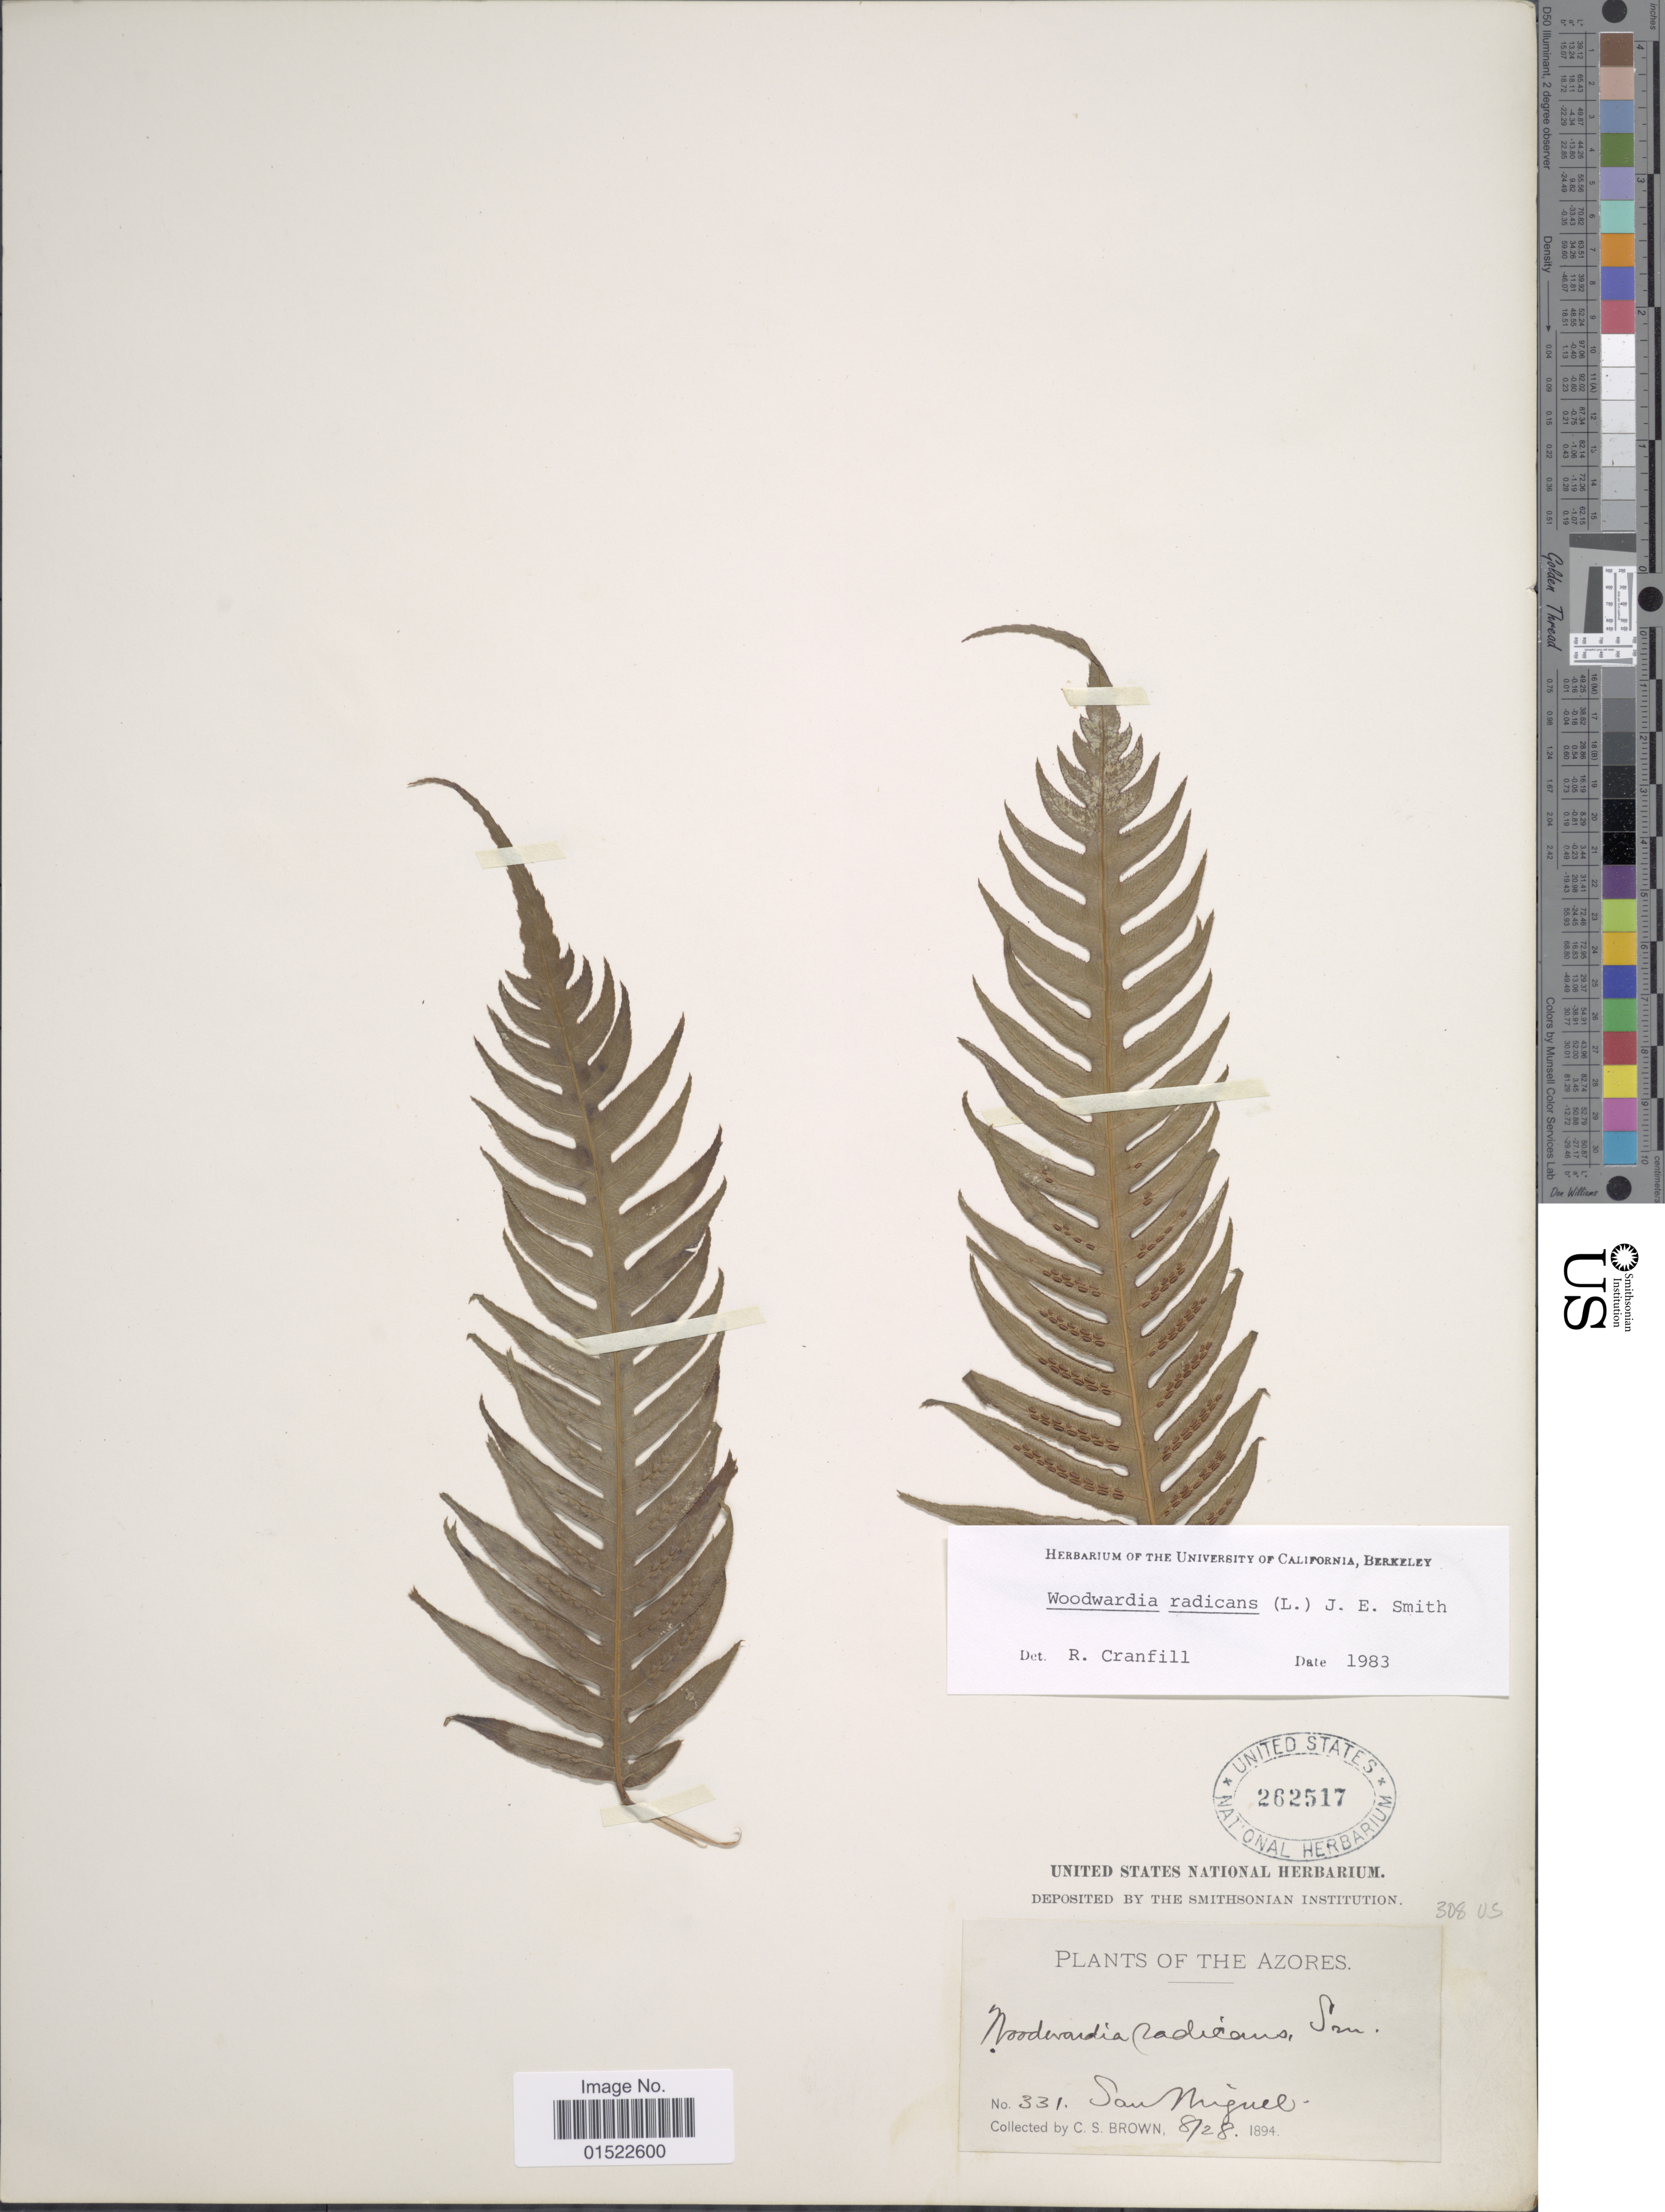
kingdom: Plantae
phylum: Tracheophyta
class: Polypodiopsida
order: Polypodiales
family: Blechnaceae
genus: Woodwardia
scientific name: Woodwardia radicans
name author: (L.) Sm.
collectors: C. S. Brown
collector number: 331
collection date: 1894-08-28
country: Portugal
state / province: Azores (Aut. Reg.)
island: São Miguel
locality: San Miguel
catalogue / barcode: US 262517